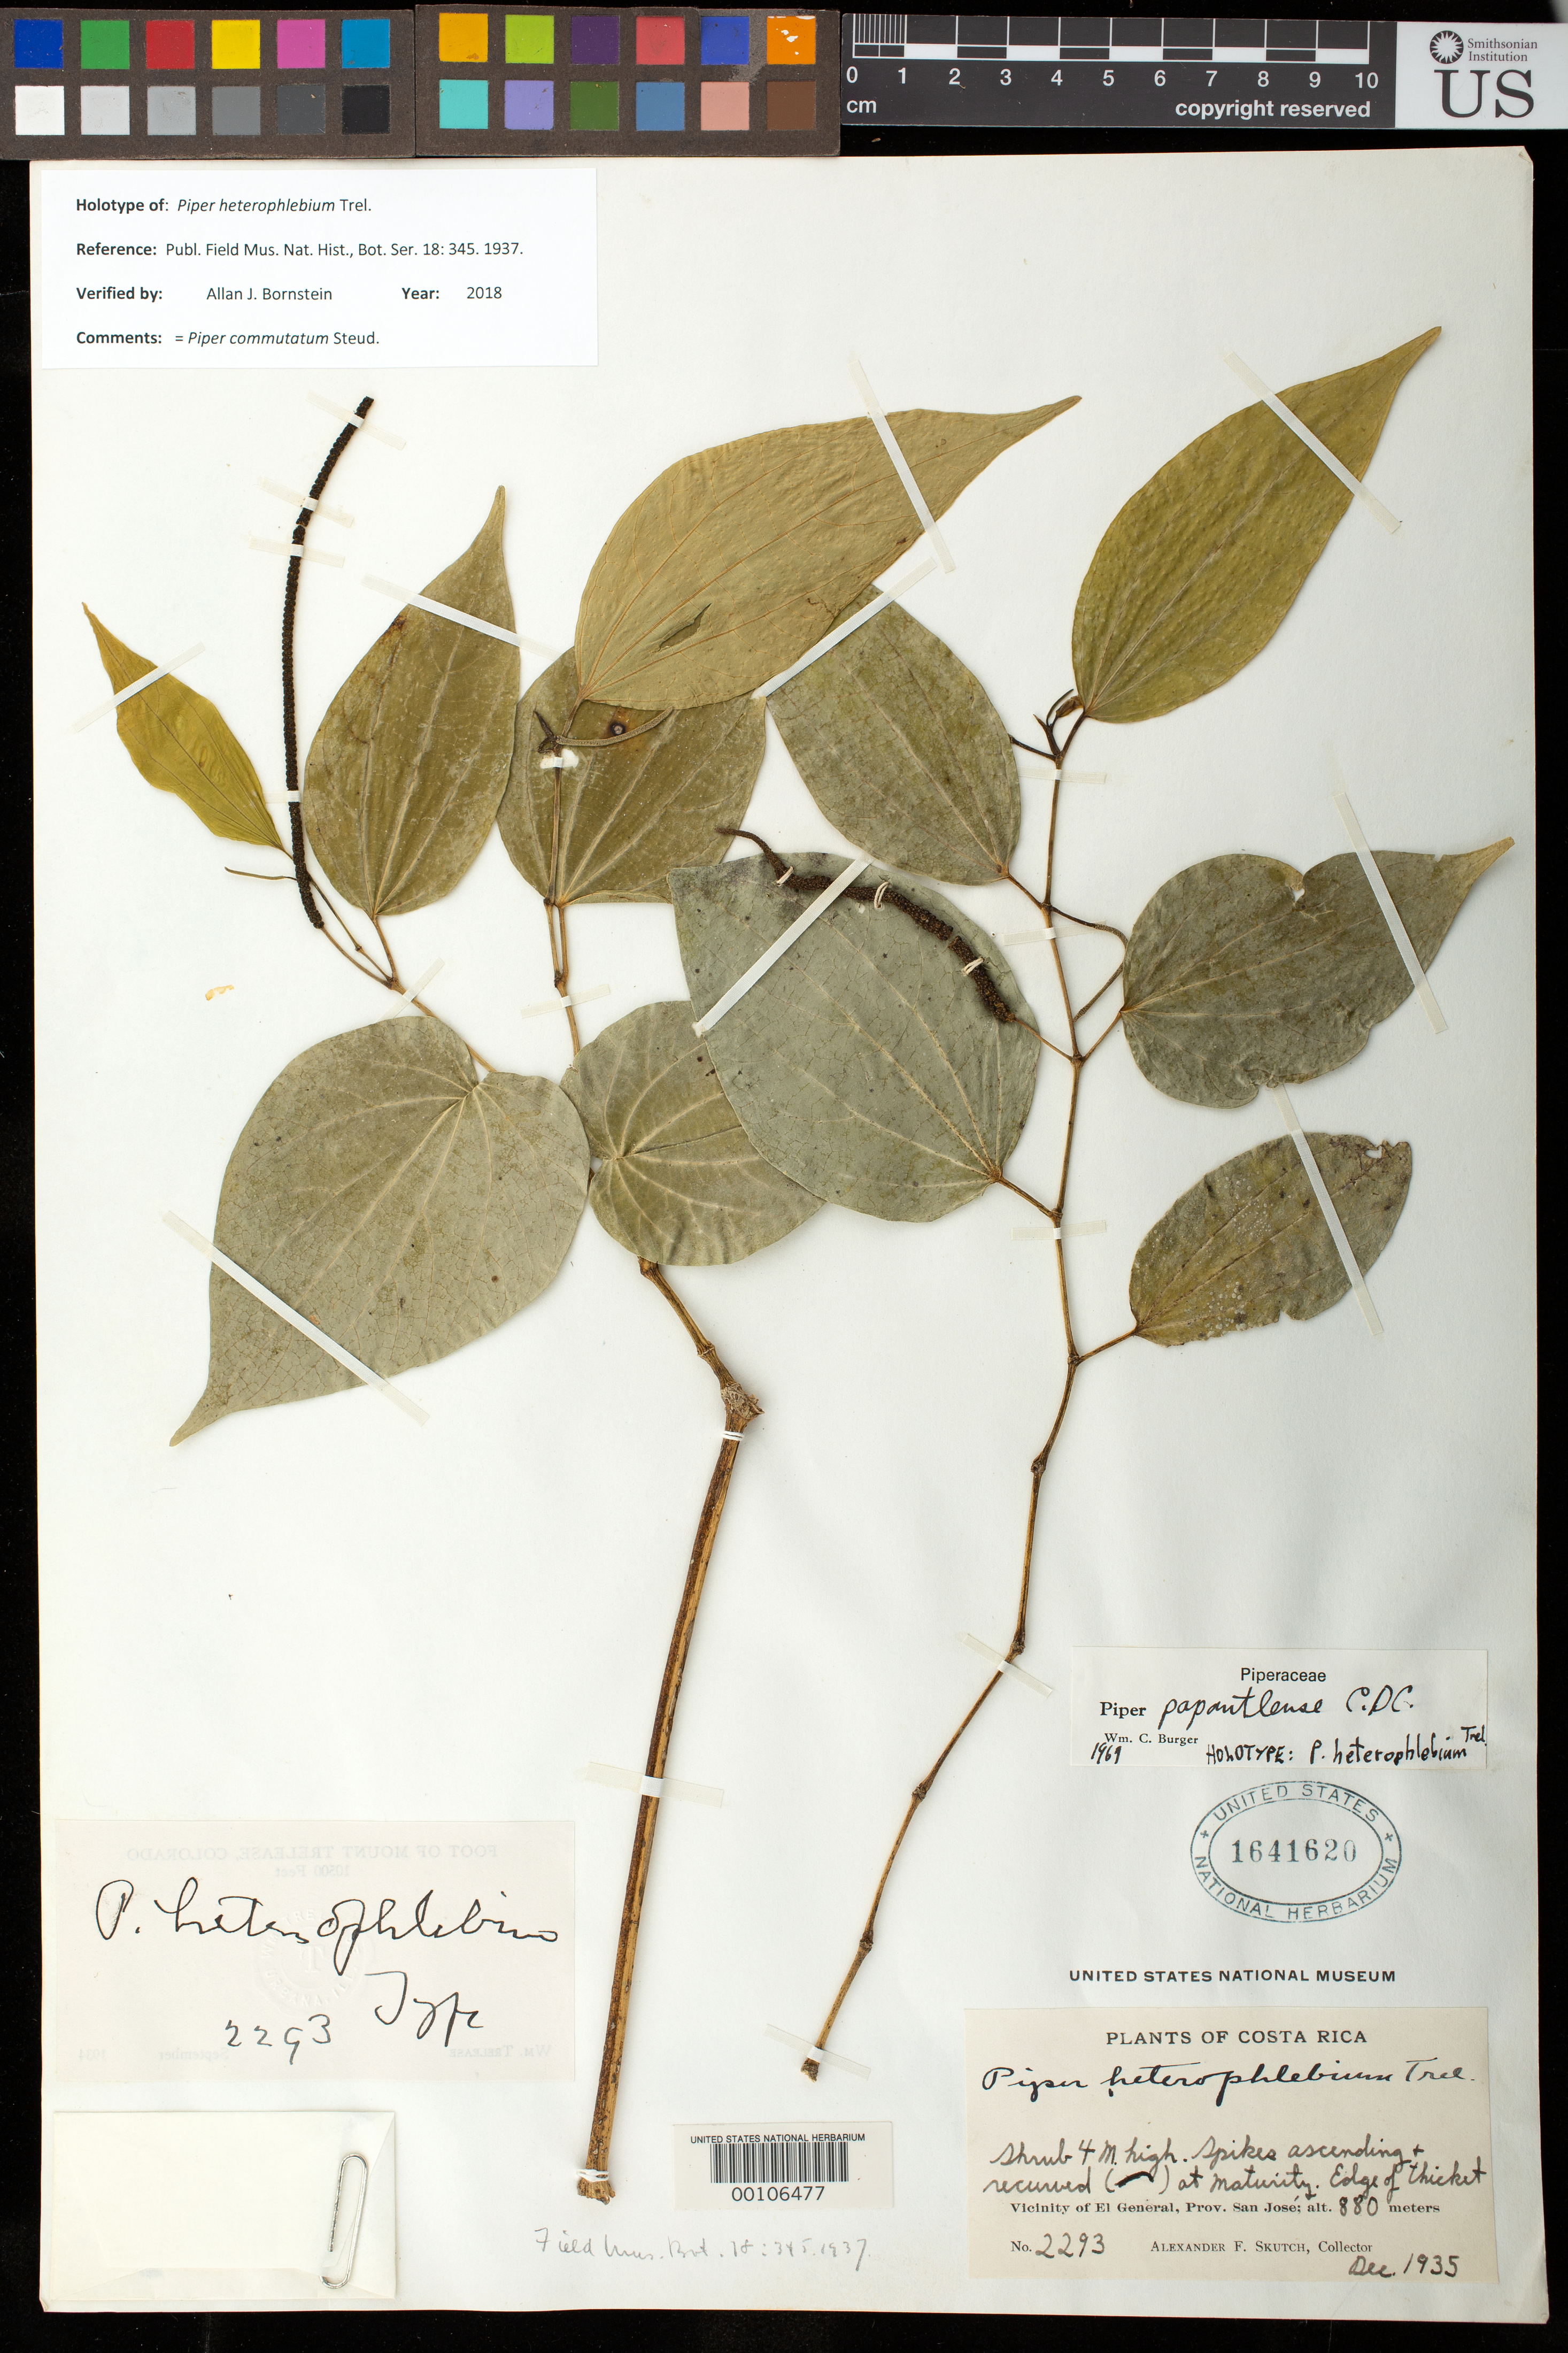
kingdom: Plantae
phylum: Tracheophyta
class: Magnoliopsida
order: Piperales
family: Piperaceae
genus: Piper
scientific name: Piper heterophlebium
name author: Trel. in Standl.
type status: Holotype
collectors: A. F. Skutch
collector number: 2293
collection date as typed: Dec 1935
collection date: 1935-12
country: Costa Rica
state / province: San José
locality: Vicinity of El General.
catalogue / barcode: US 1641620